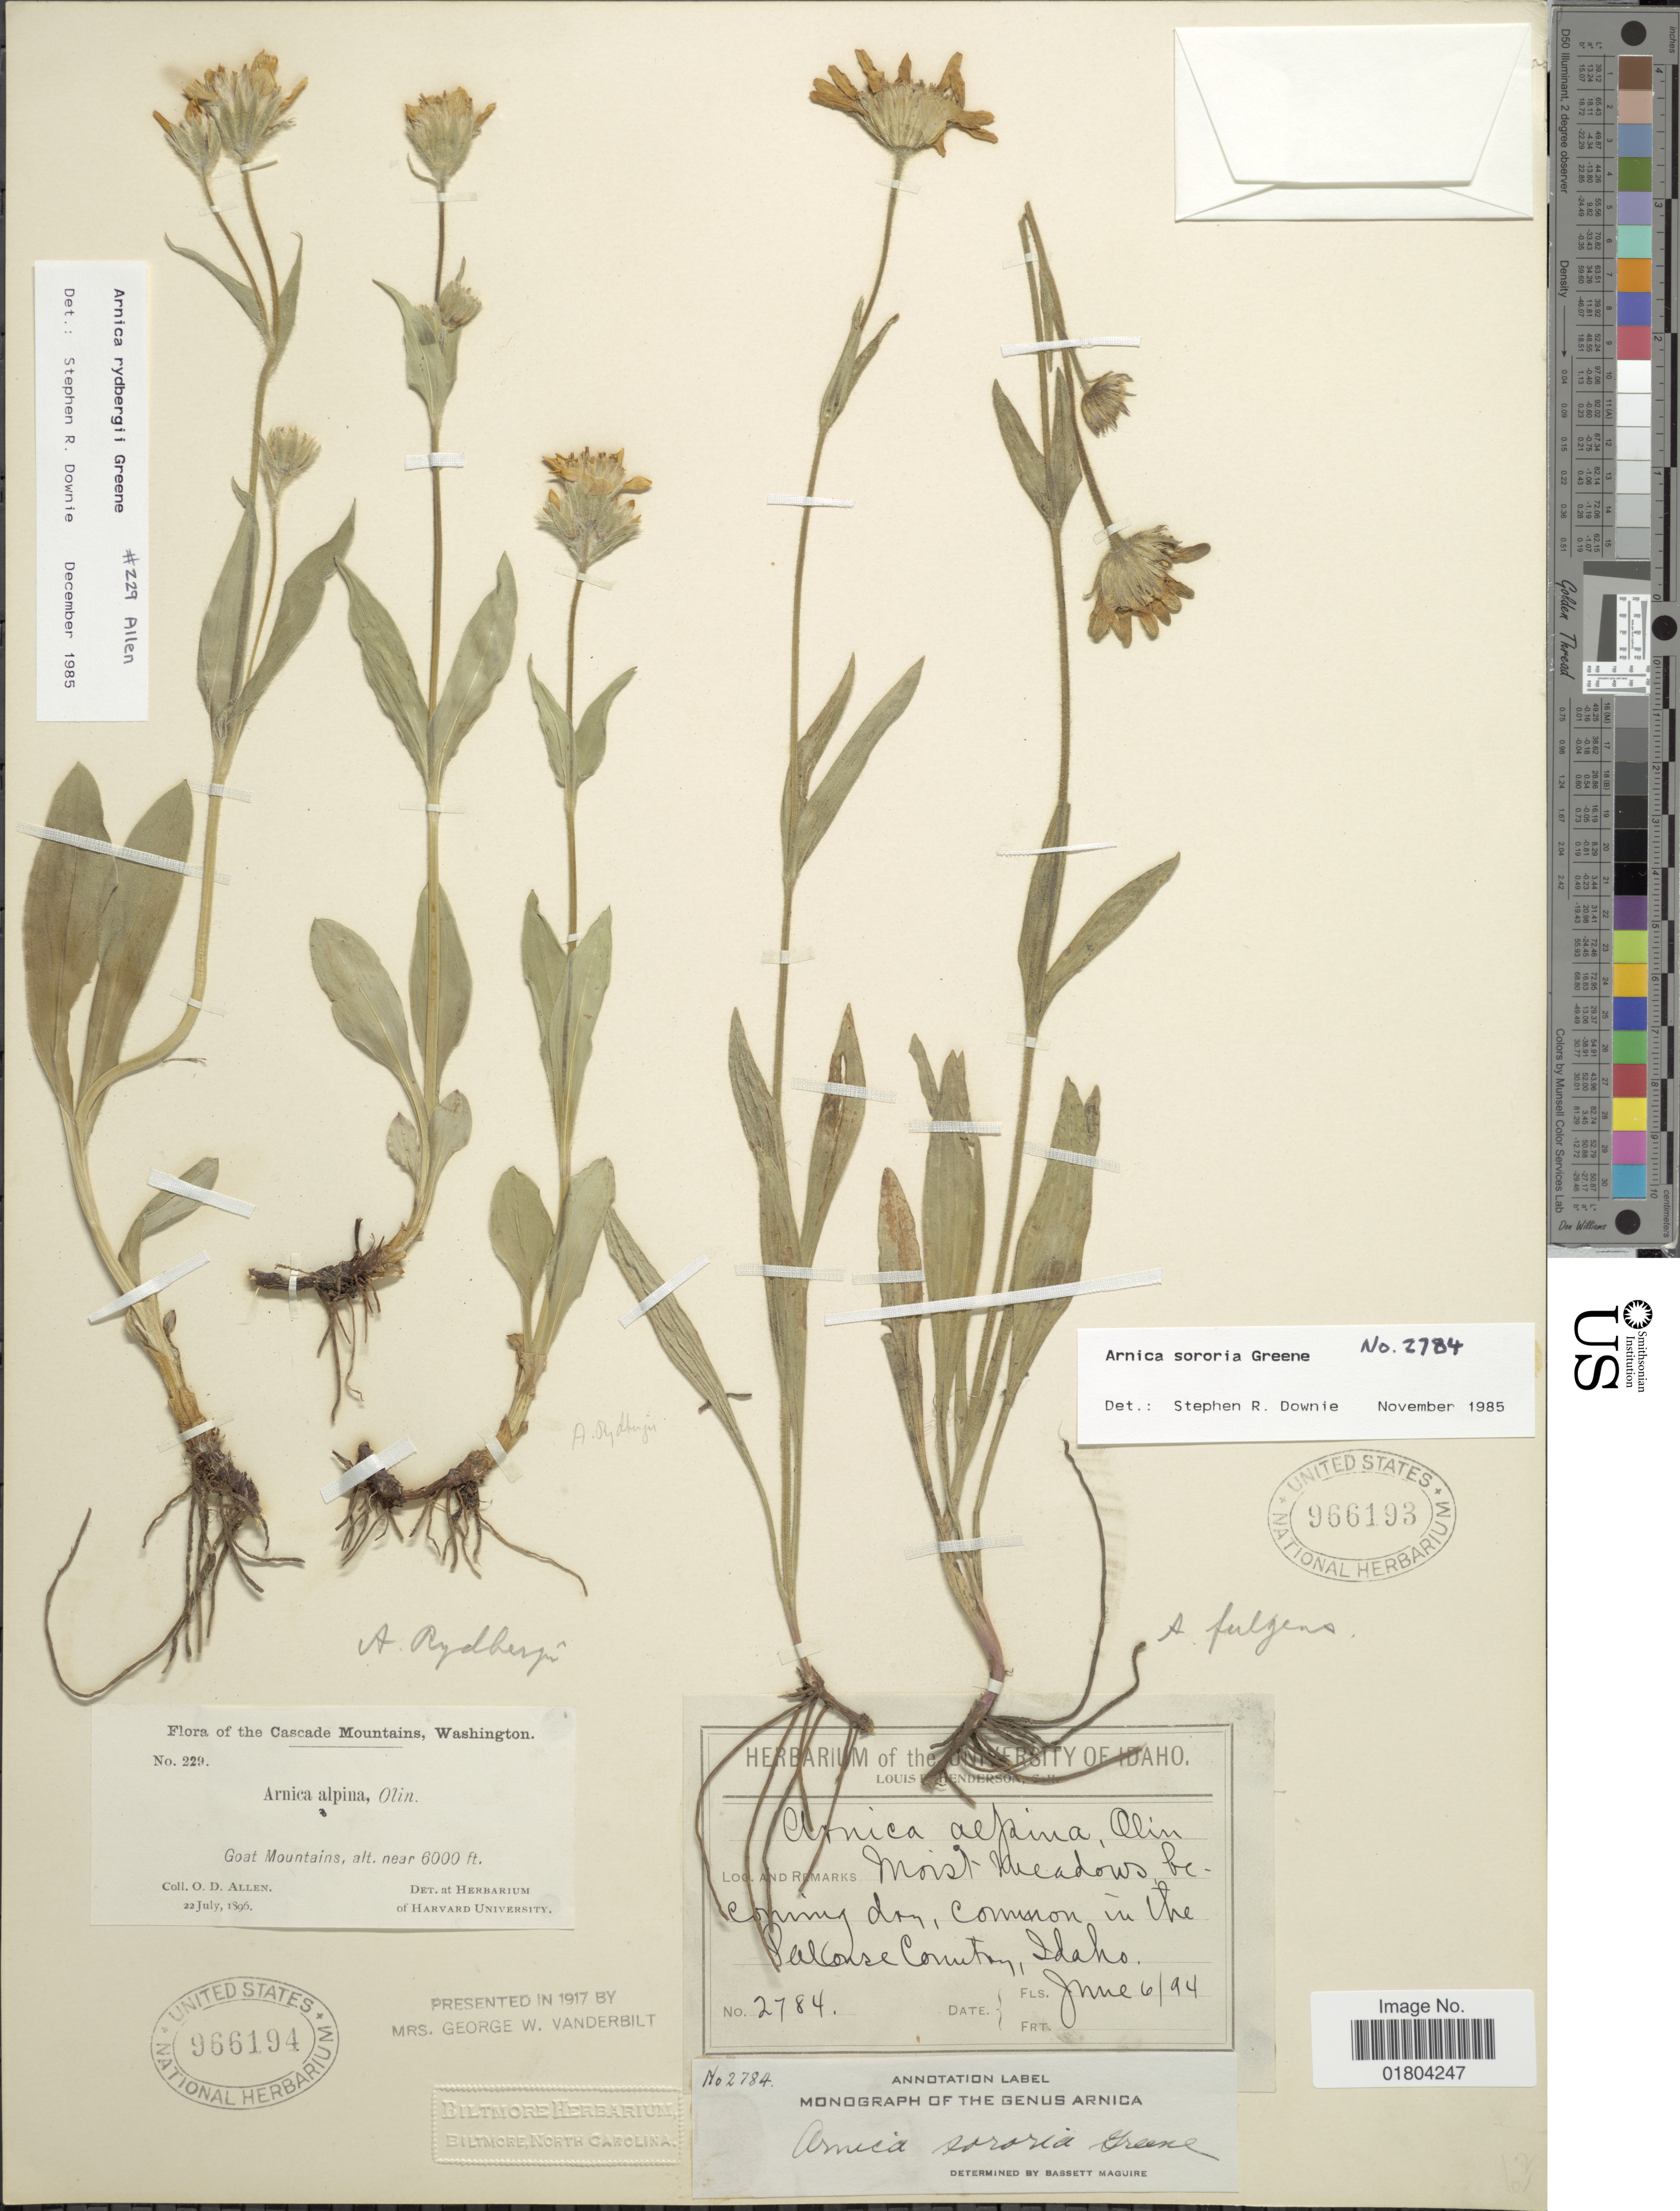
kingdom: Plantae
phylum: Tracheophyta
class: Magnoliopsida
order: Asterales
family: Asteraceae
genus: Arnica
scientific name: Arnica sororia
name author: Greene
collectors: L. Henderson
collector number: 2784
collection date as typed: Transcribed d/m/y: 6/6/94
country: United States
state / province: Idaho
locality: Moist meadows becoming dry, common in the Palcouse Country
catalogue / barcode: US 966193-2